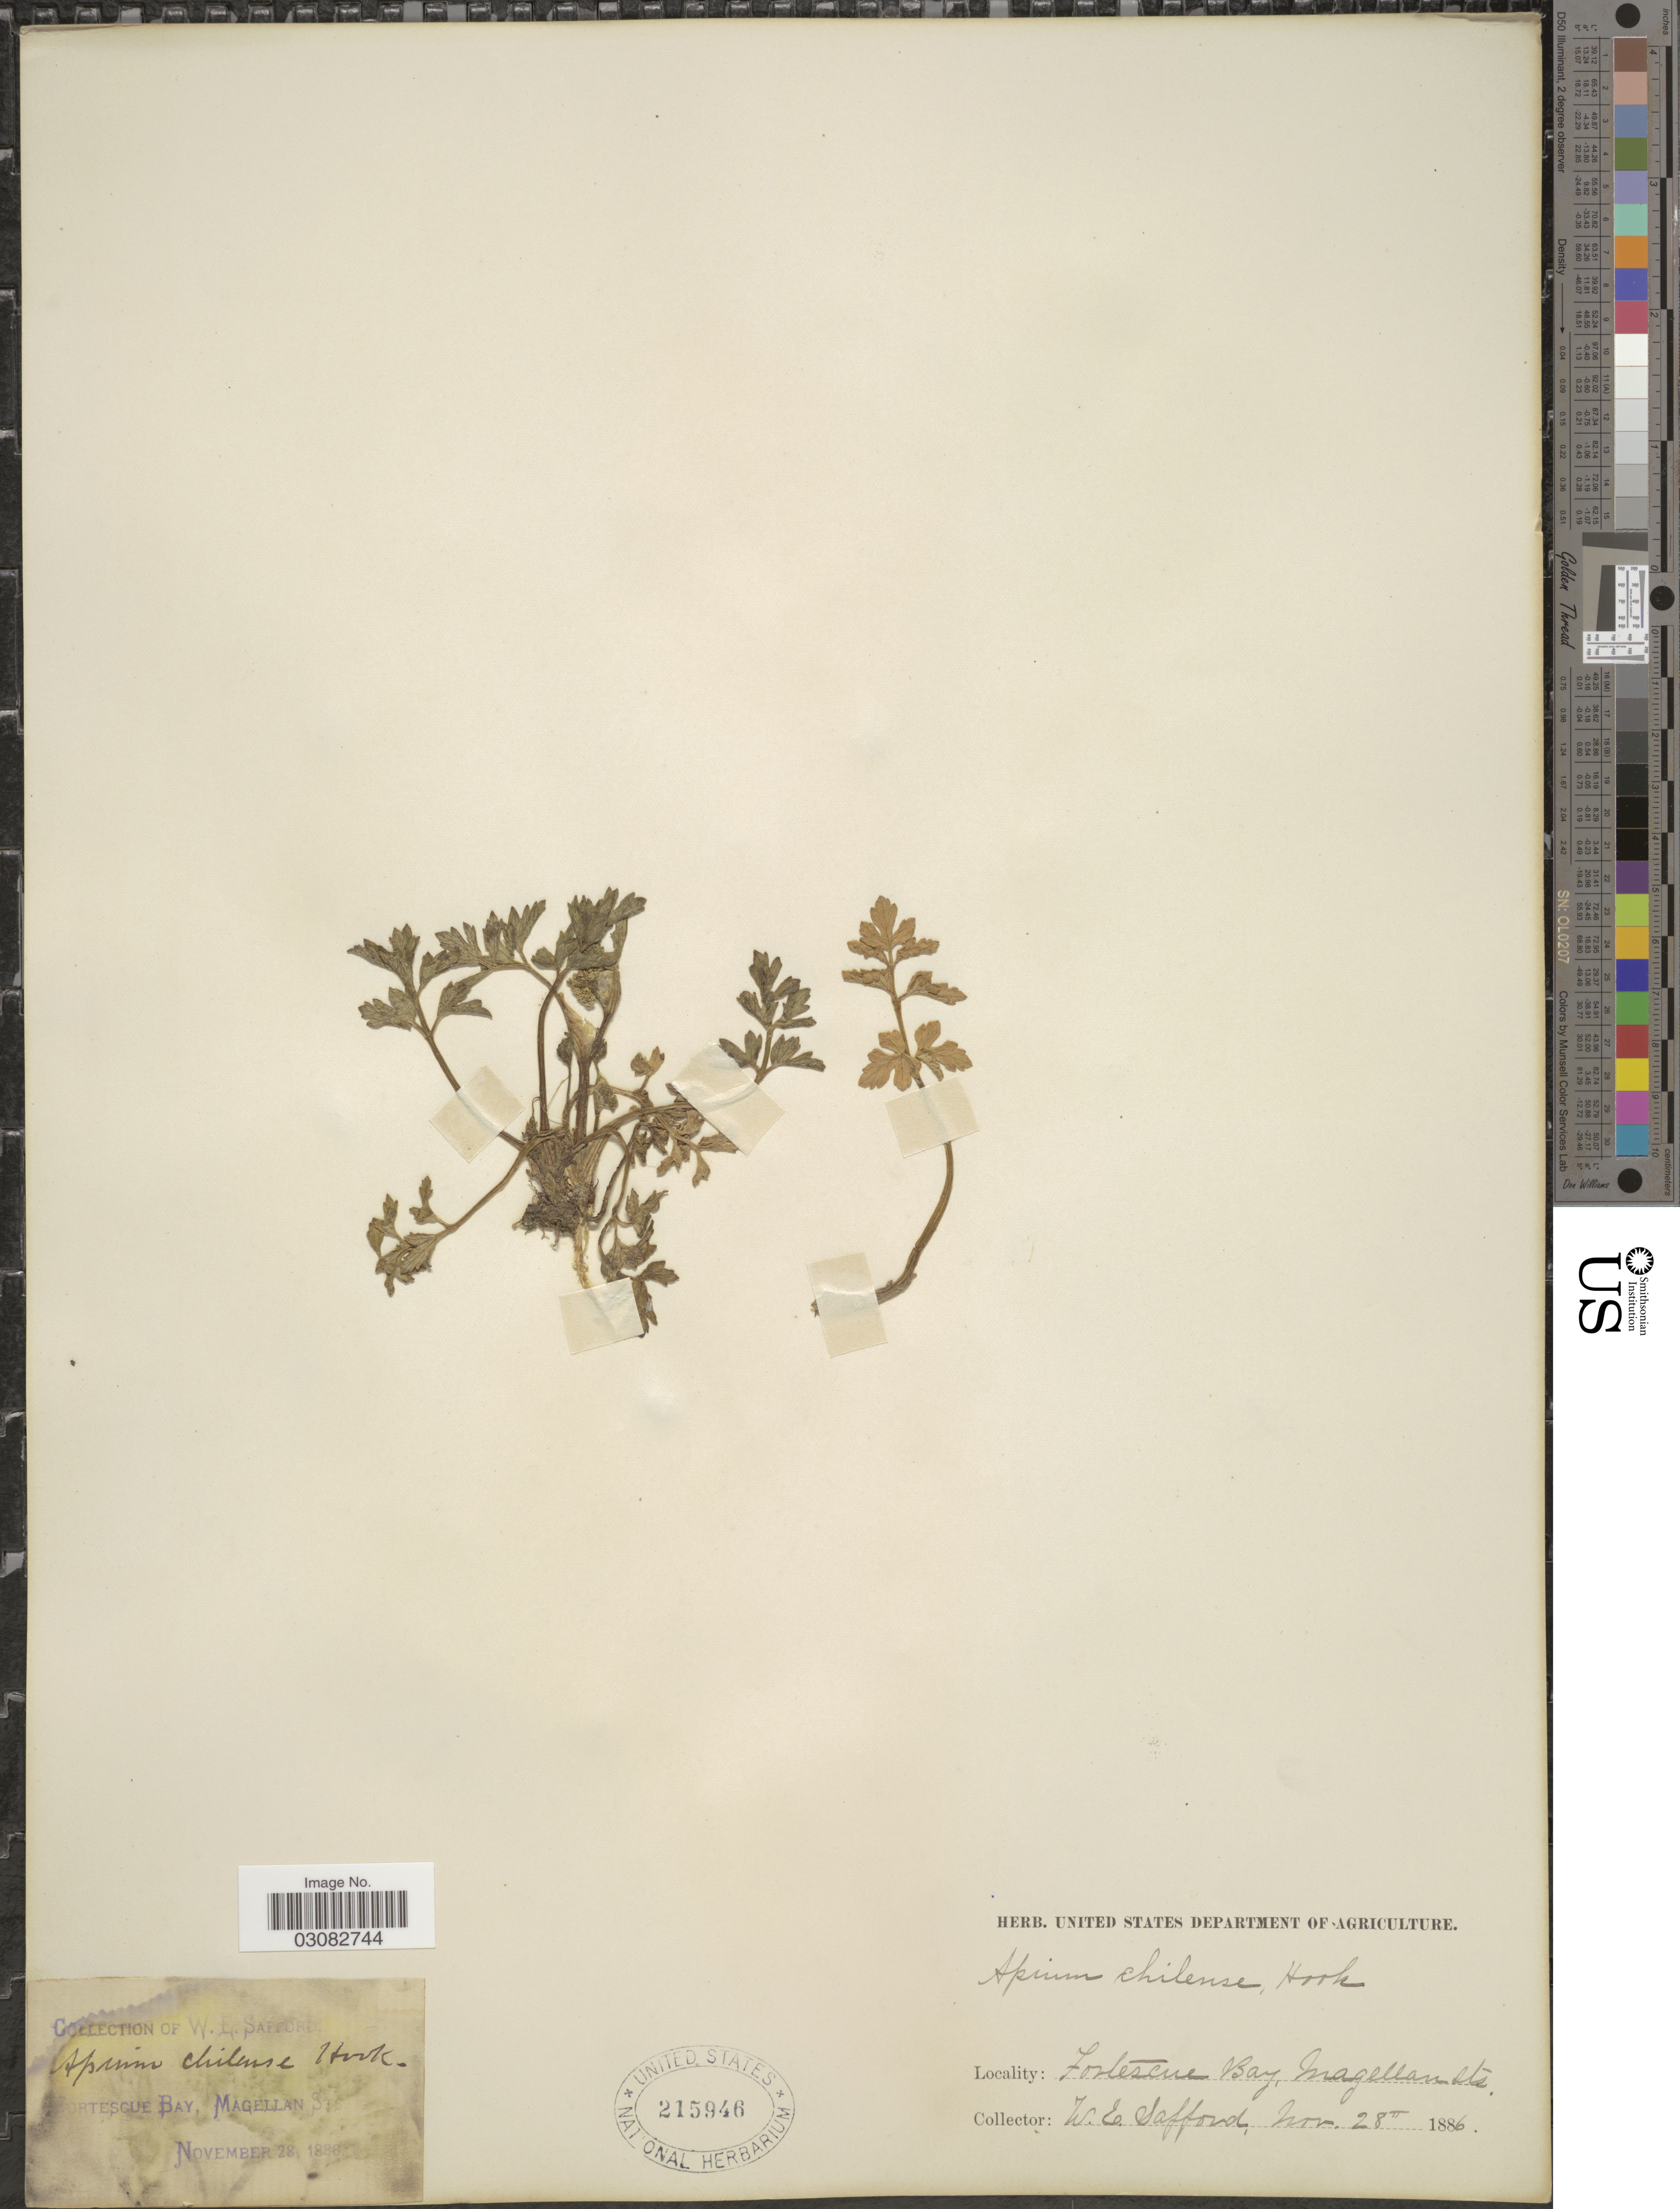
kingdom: Plantae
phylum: Tracheophyta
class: Magnoliopsida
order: Apiales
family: Apiaceae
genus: Apium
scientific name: Apium australe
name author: Thouars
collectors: W. E. Safford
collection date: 1886-11-28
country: Chile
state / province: Magallanes y de la Antártica Chilena (XII)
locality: Fortescue Bay, Magellan Sts.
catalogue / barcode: US 215946